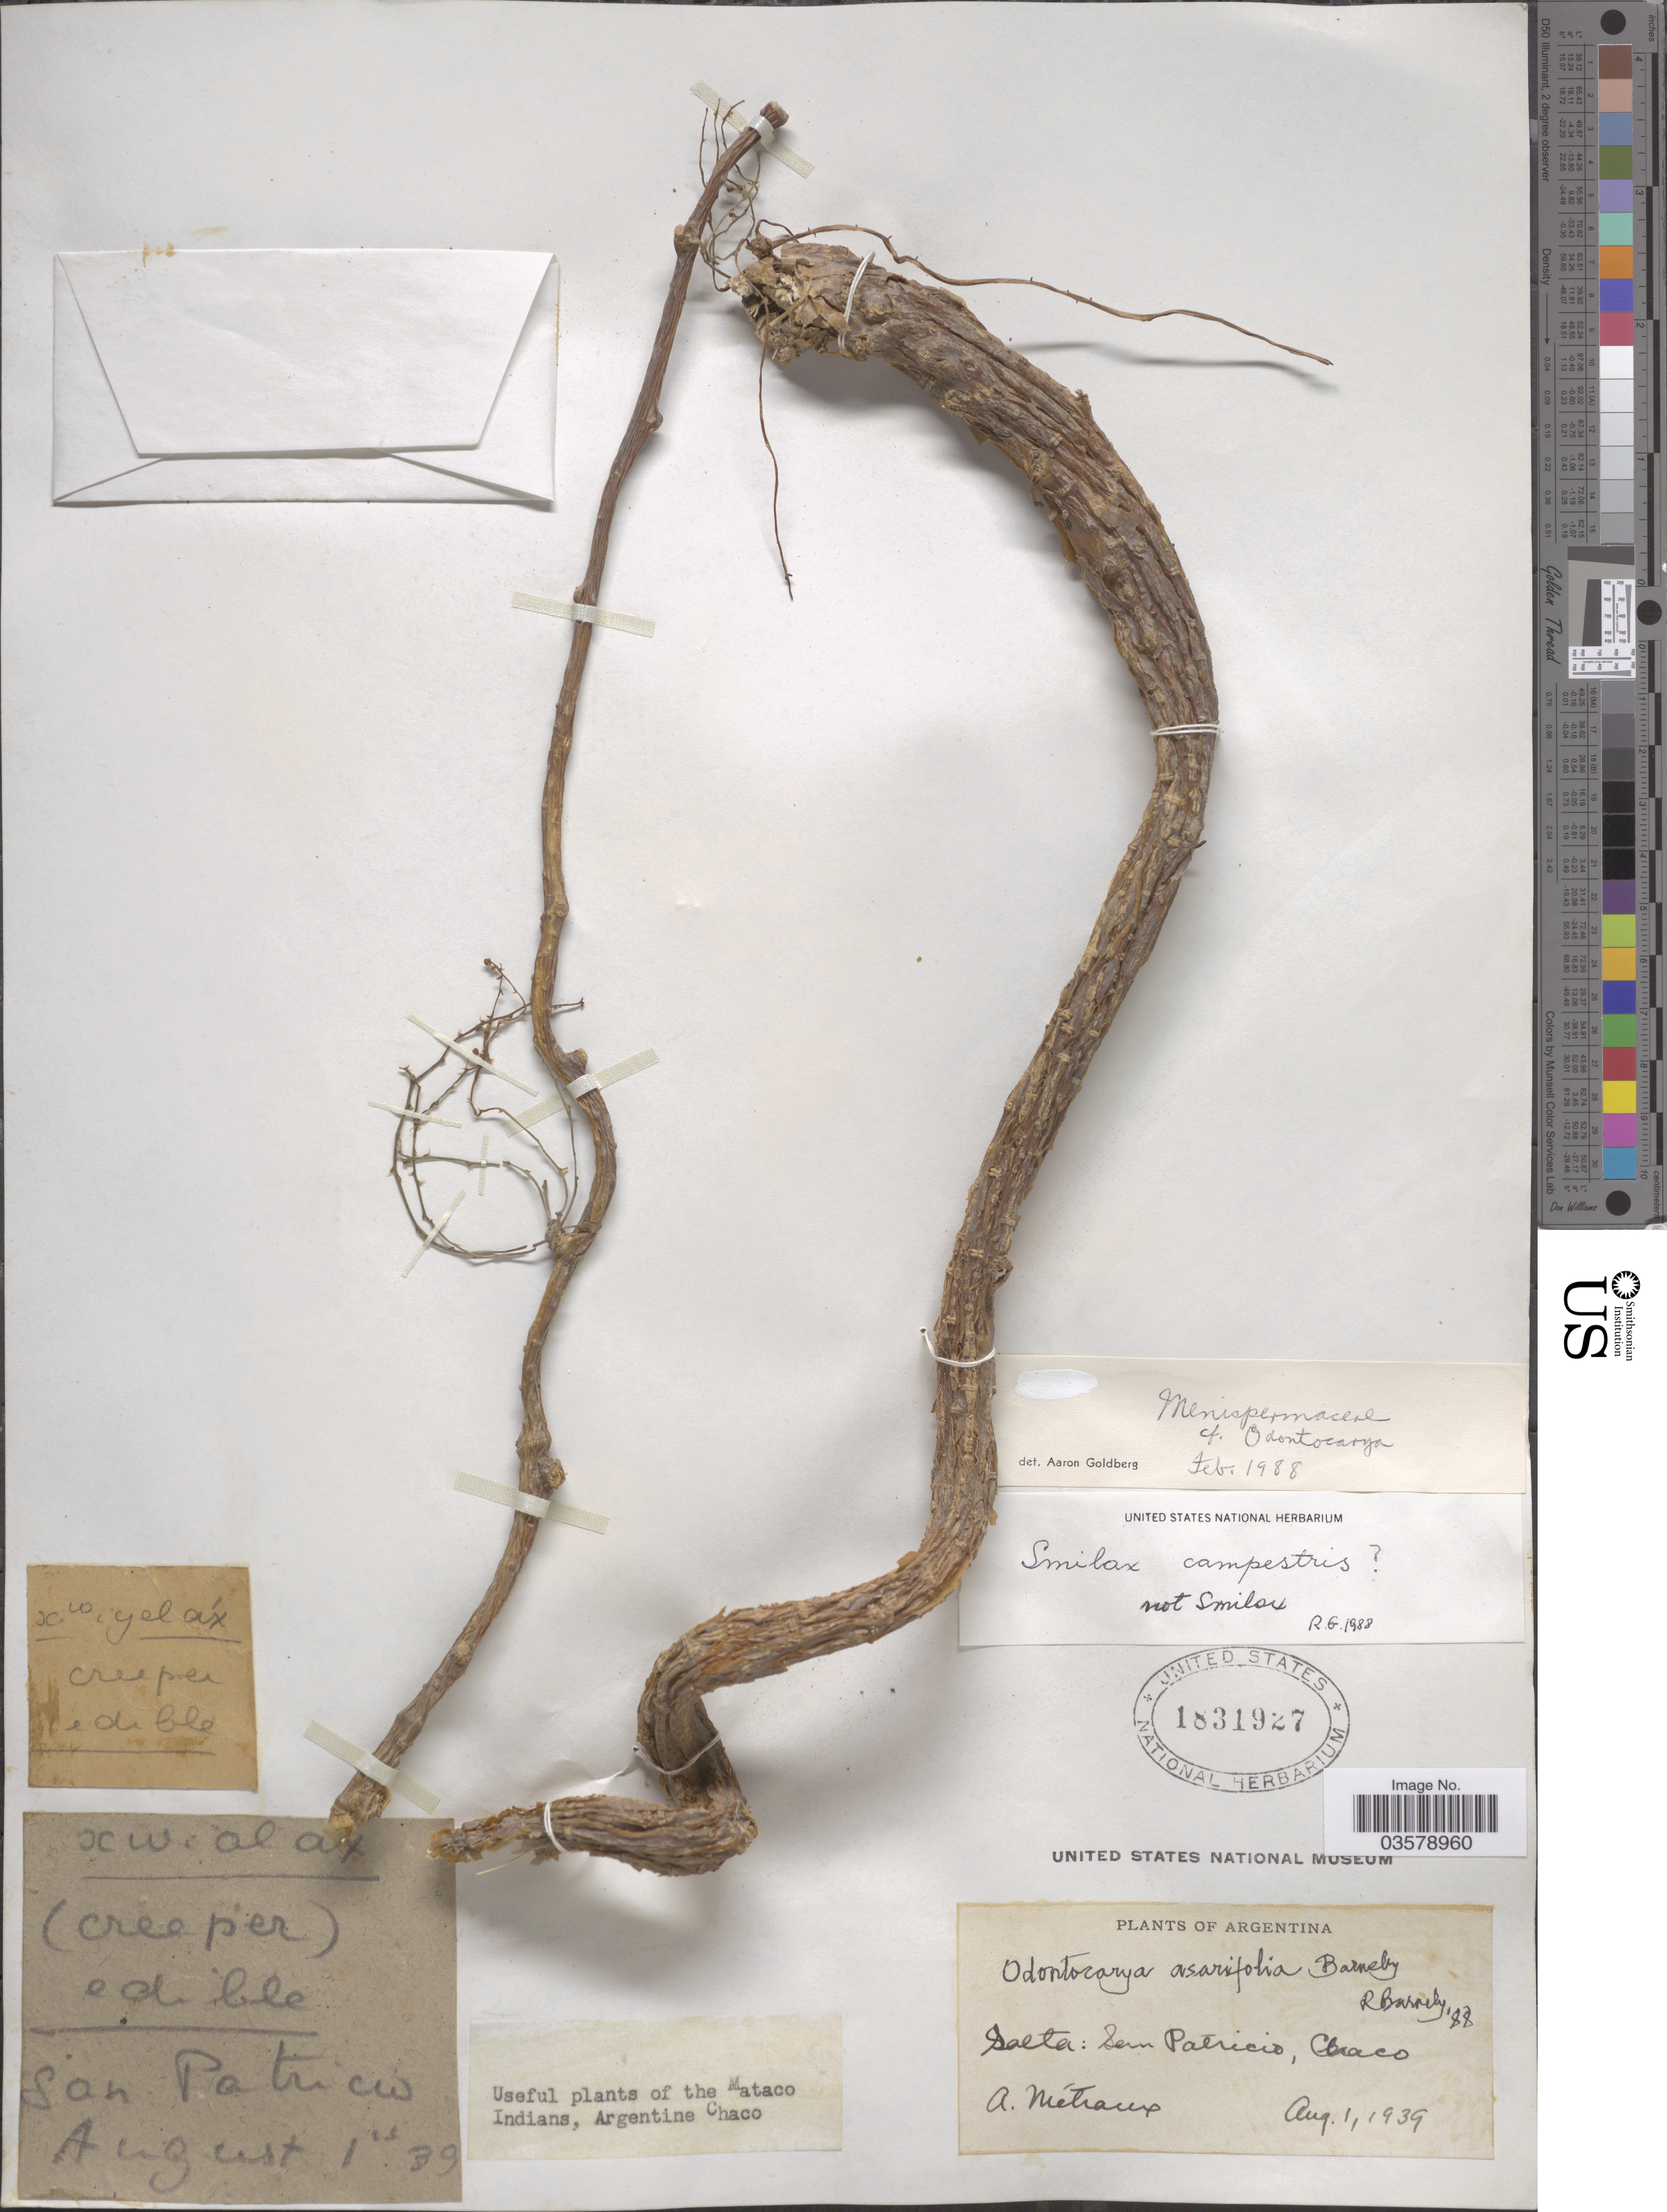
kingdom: Plantae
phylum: Tracheophyta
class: Magnoliopsida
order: Ranunculales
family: Menispermaceae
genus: Odontocarya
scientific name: Odontocarya asarifolia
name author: Barneby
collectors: A. Metraux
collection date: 1939-08-01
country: Argentina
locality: Salta: San Patricio, Chaco.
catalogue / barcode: US 1831927